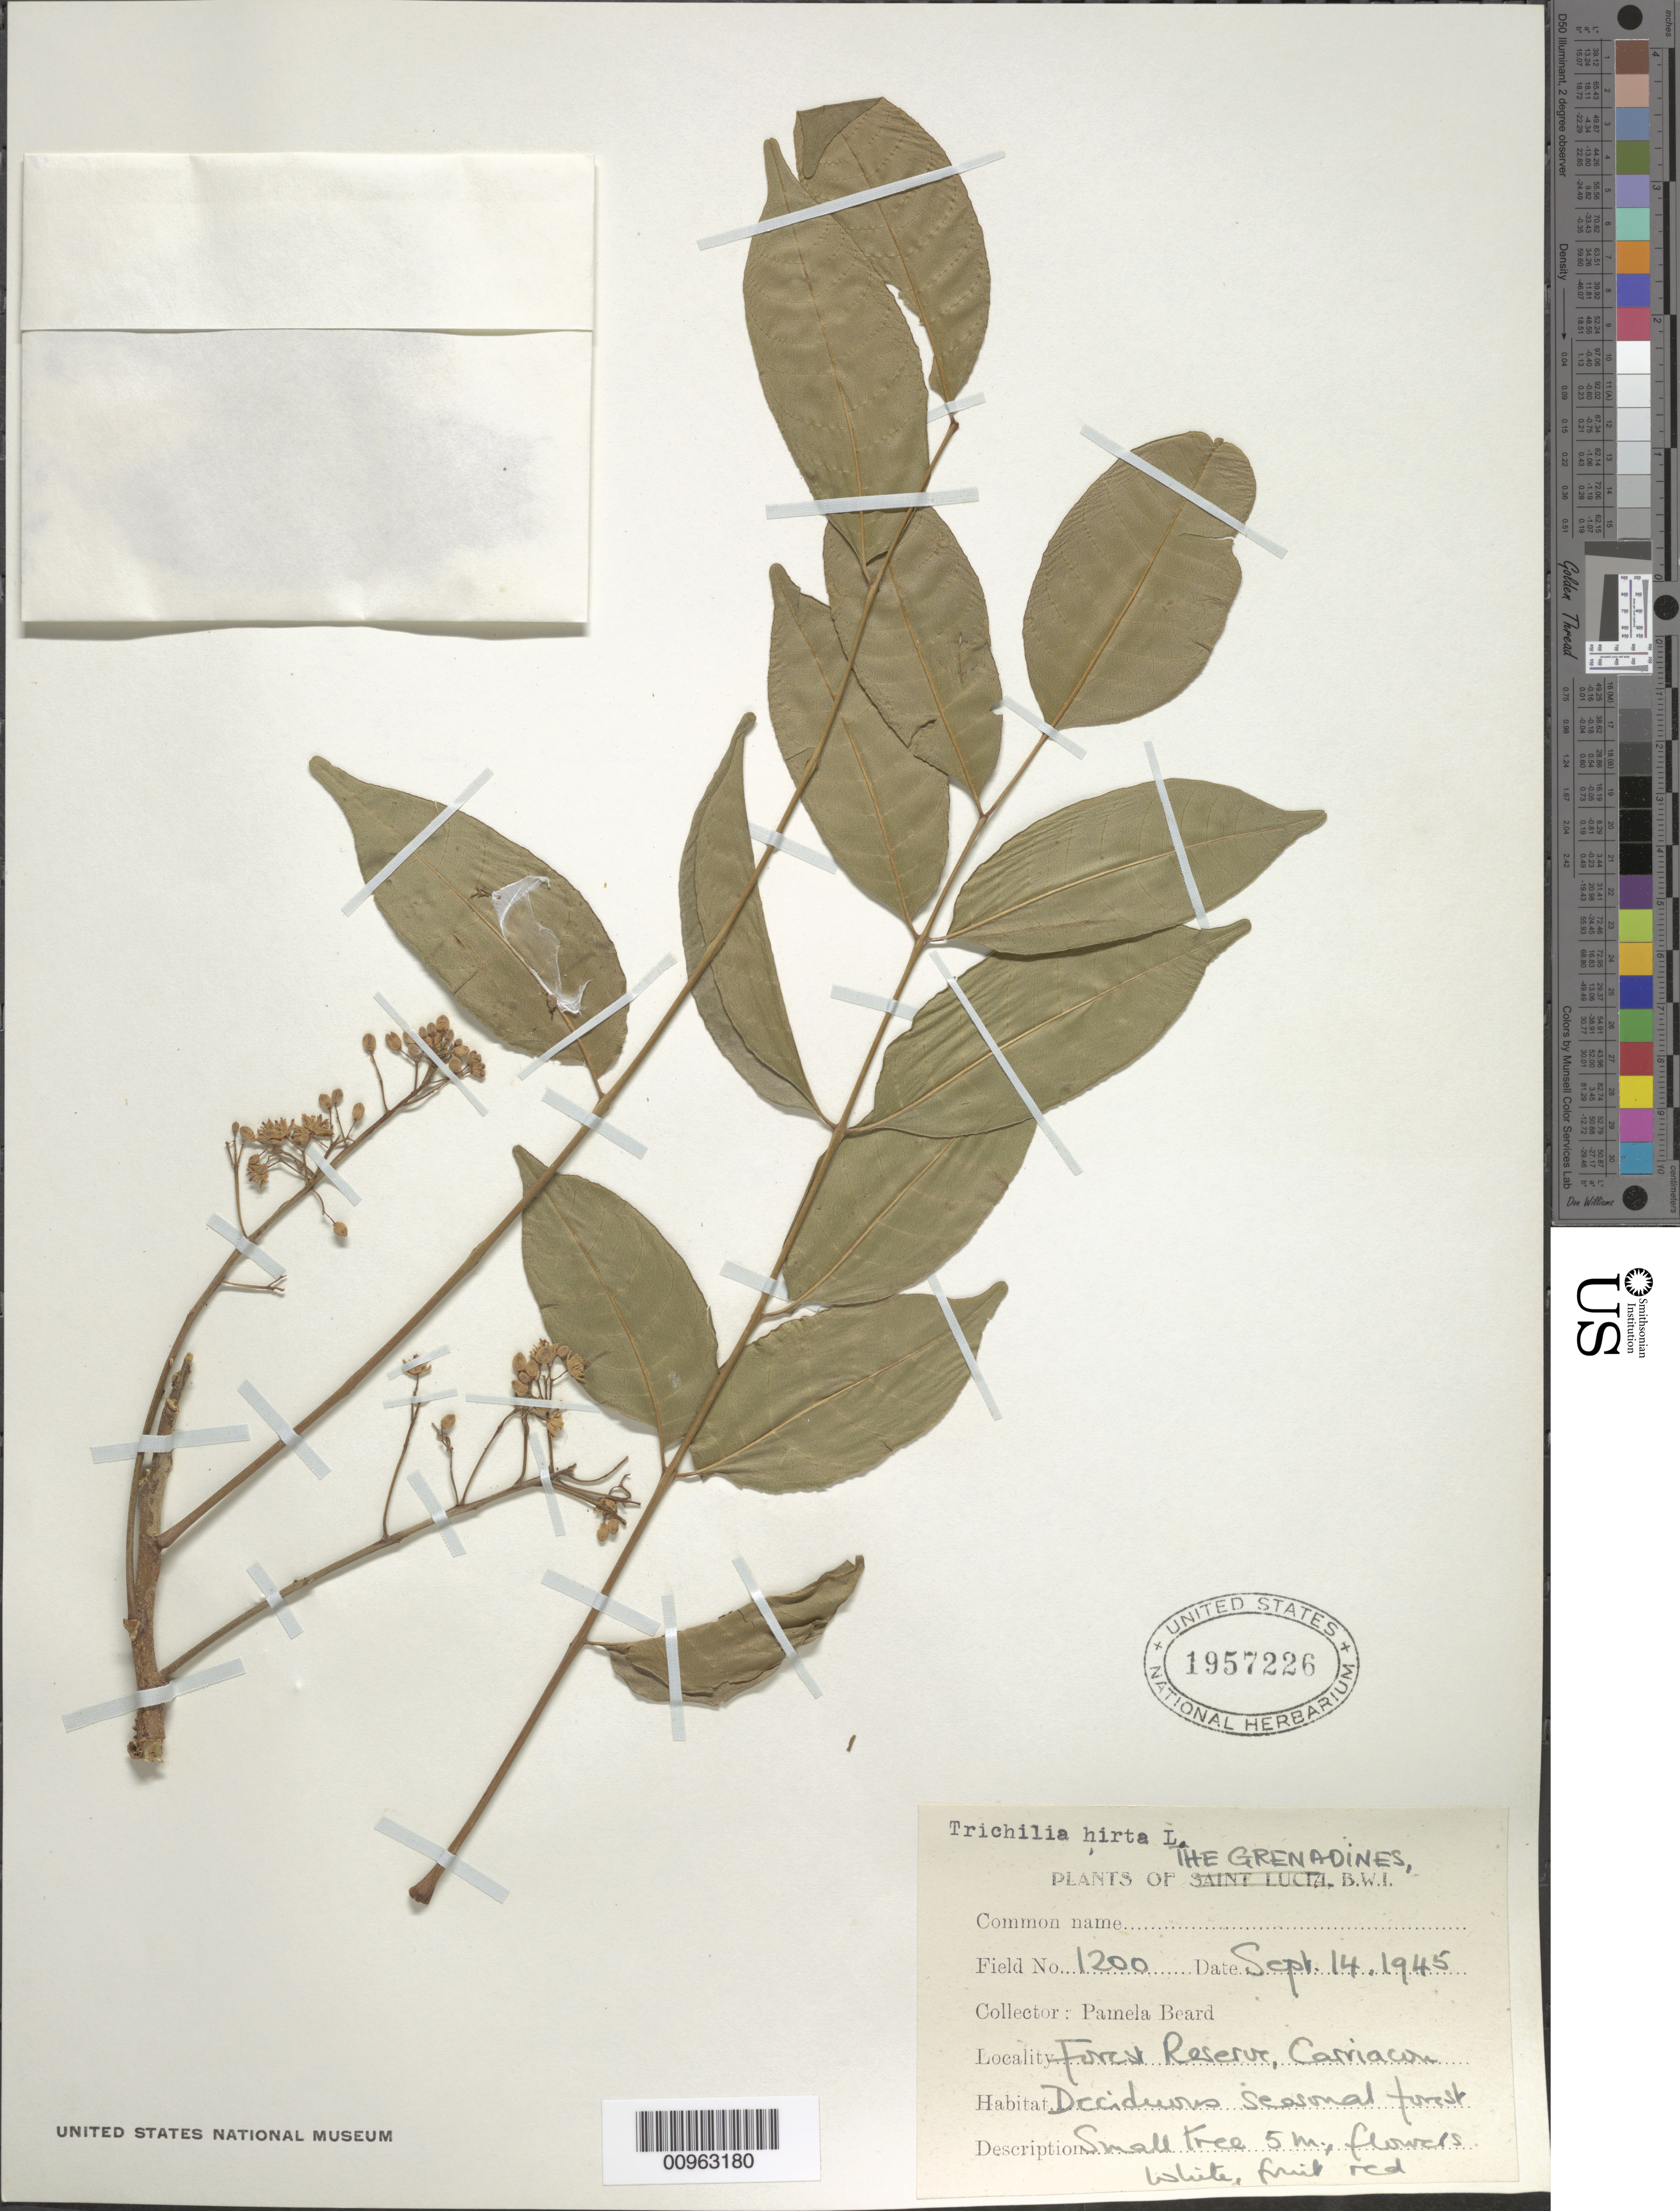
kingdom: Plantae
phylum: Tracheophyta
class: Magnoliopsida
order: Sapindales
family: Meliaceae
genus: Trichilia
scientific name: Trichilia hirta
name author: L.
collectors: P. Beard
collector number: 1200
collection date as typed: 14 Sep 1945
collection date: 1945-09-14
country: St. Vincent - Grenadines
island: Grenadines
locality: Forest Reserve, Carriacou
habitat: Deciduous seasonal forest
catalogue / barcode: US 1957226